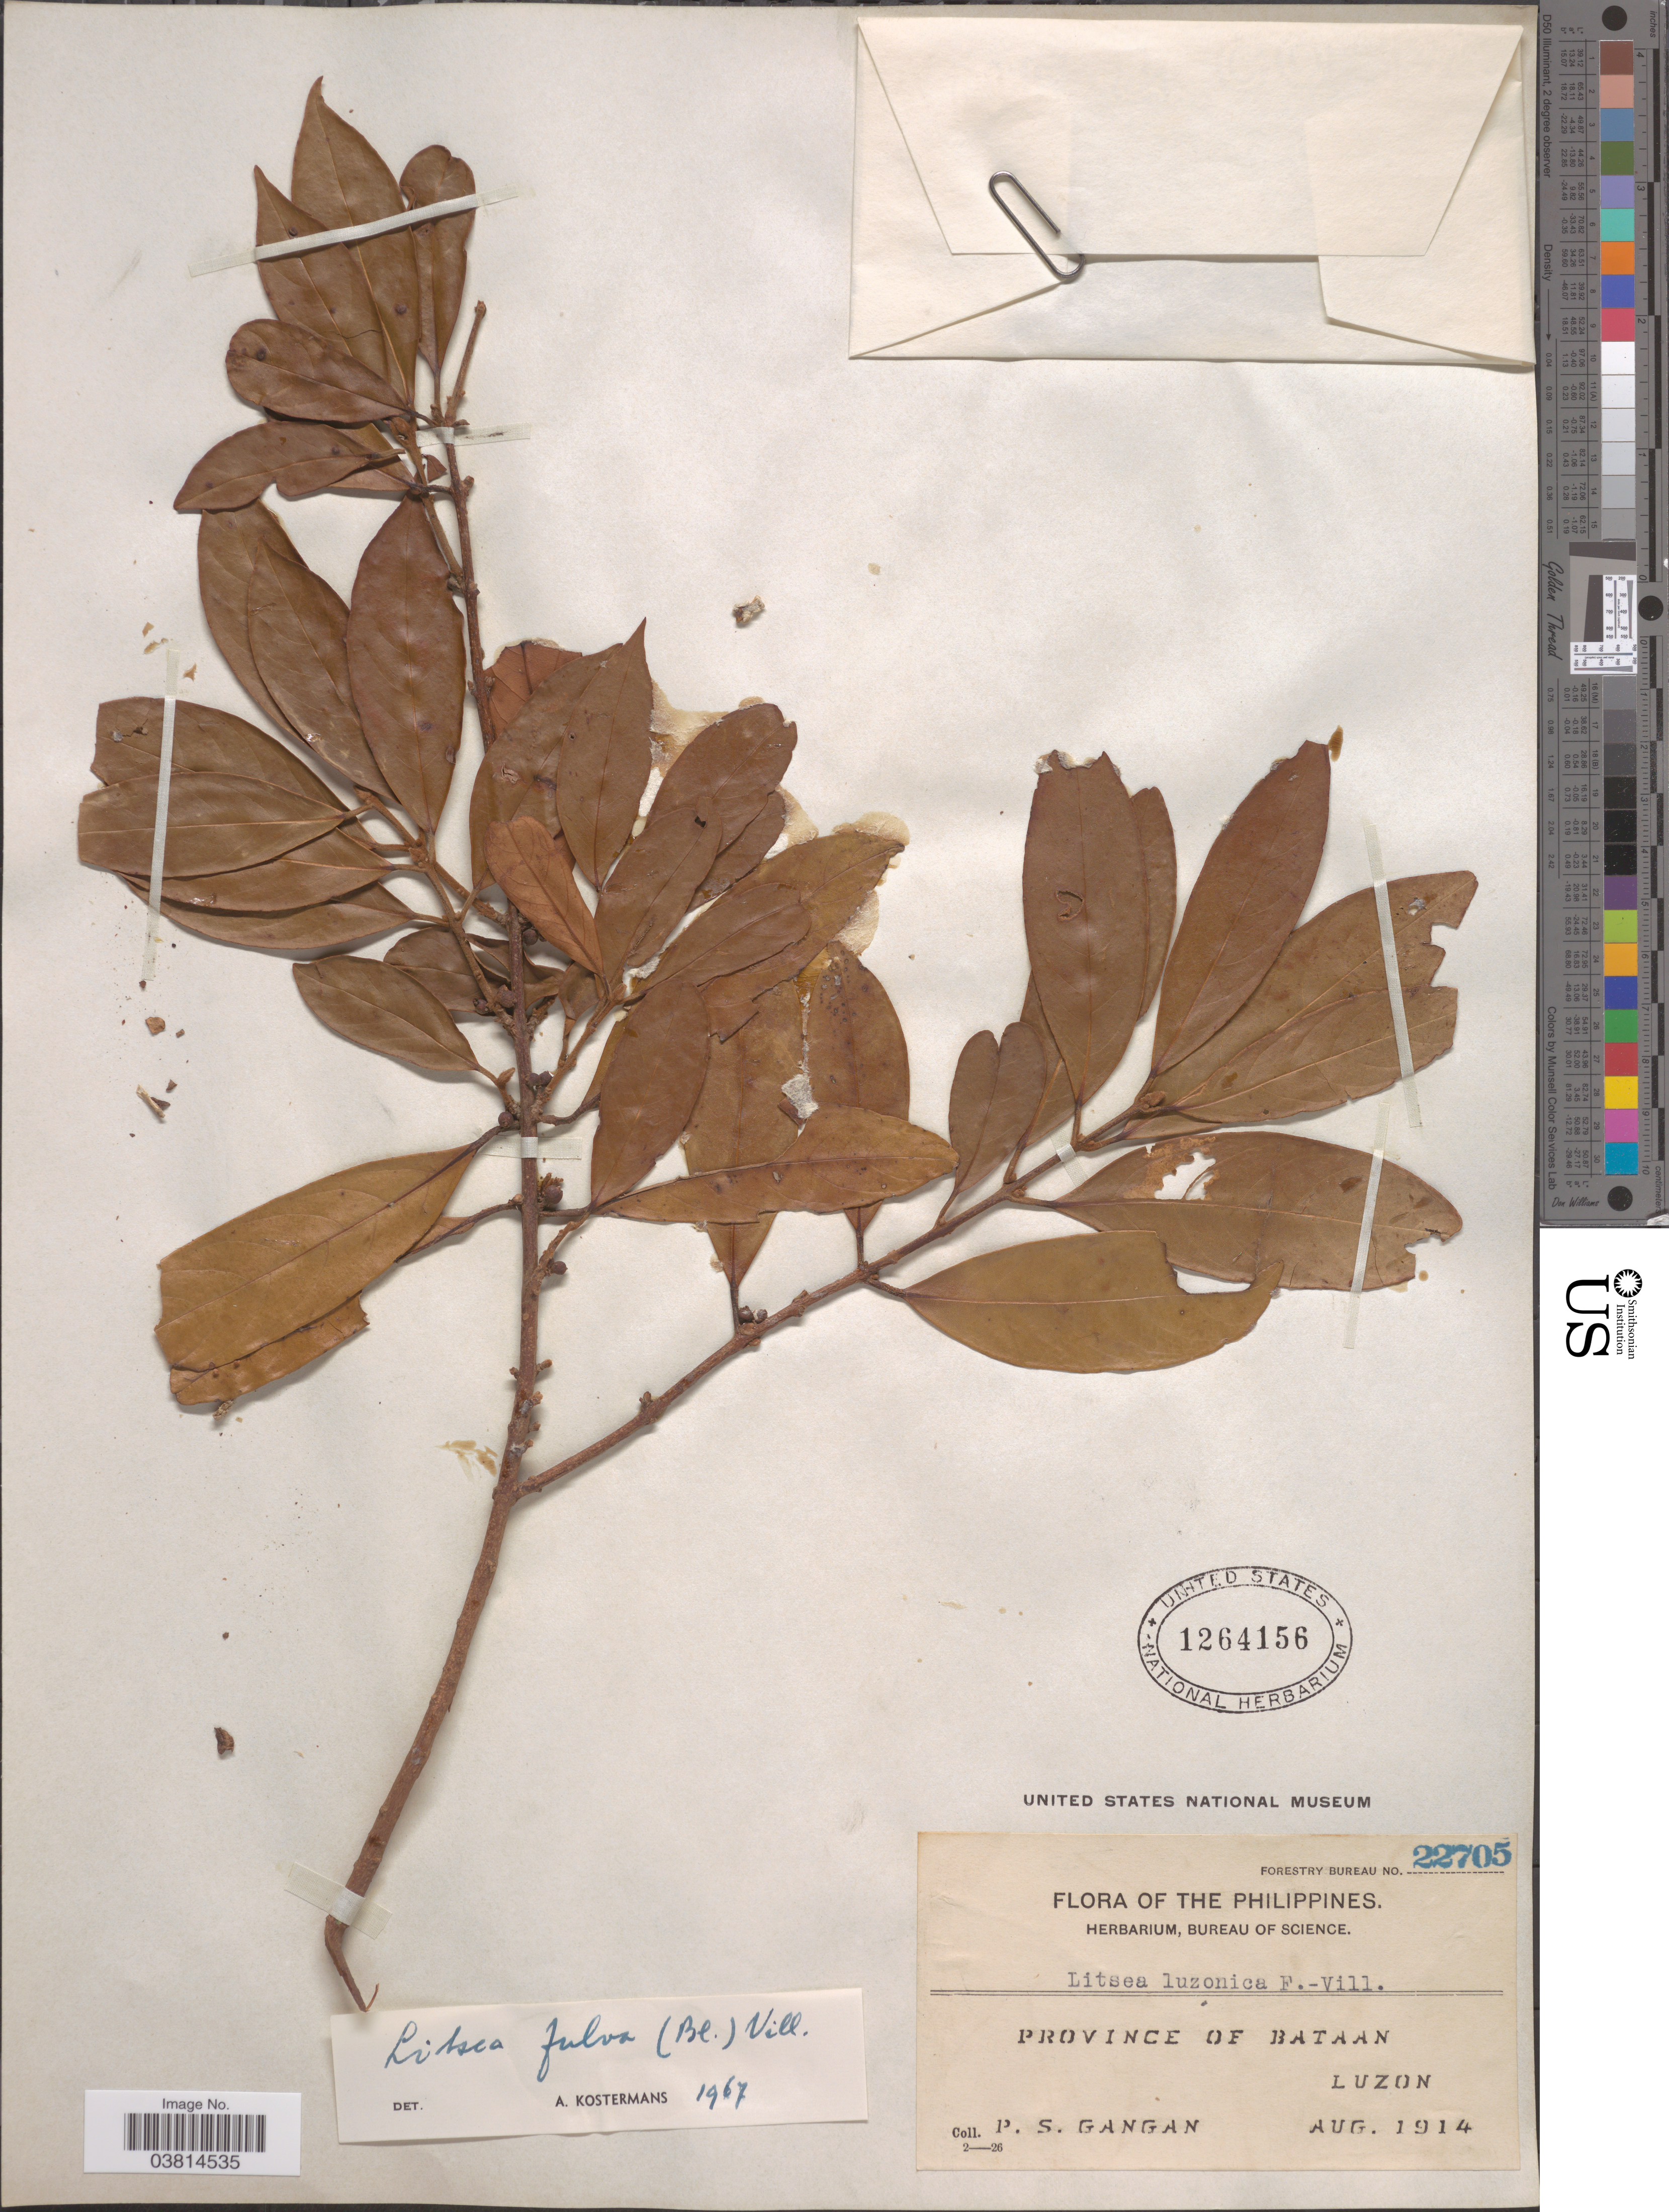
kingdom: Plantae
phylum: Tracheophyta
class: Magnoliopsida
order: Laurales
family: Lauraceae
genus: Litsea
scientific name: Litsea fulva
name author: (Blume) Fern.-Vill.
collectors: P. Gangan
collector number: Forestry Bureau 22705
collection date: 1914-08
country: Philippines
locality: Province of Bataan. Luzon.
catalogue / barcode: US 1264156